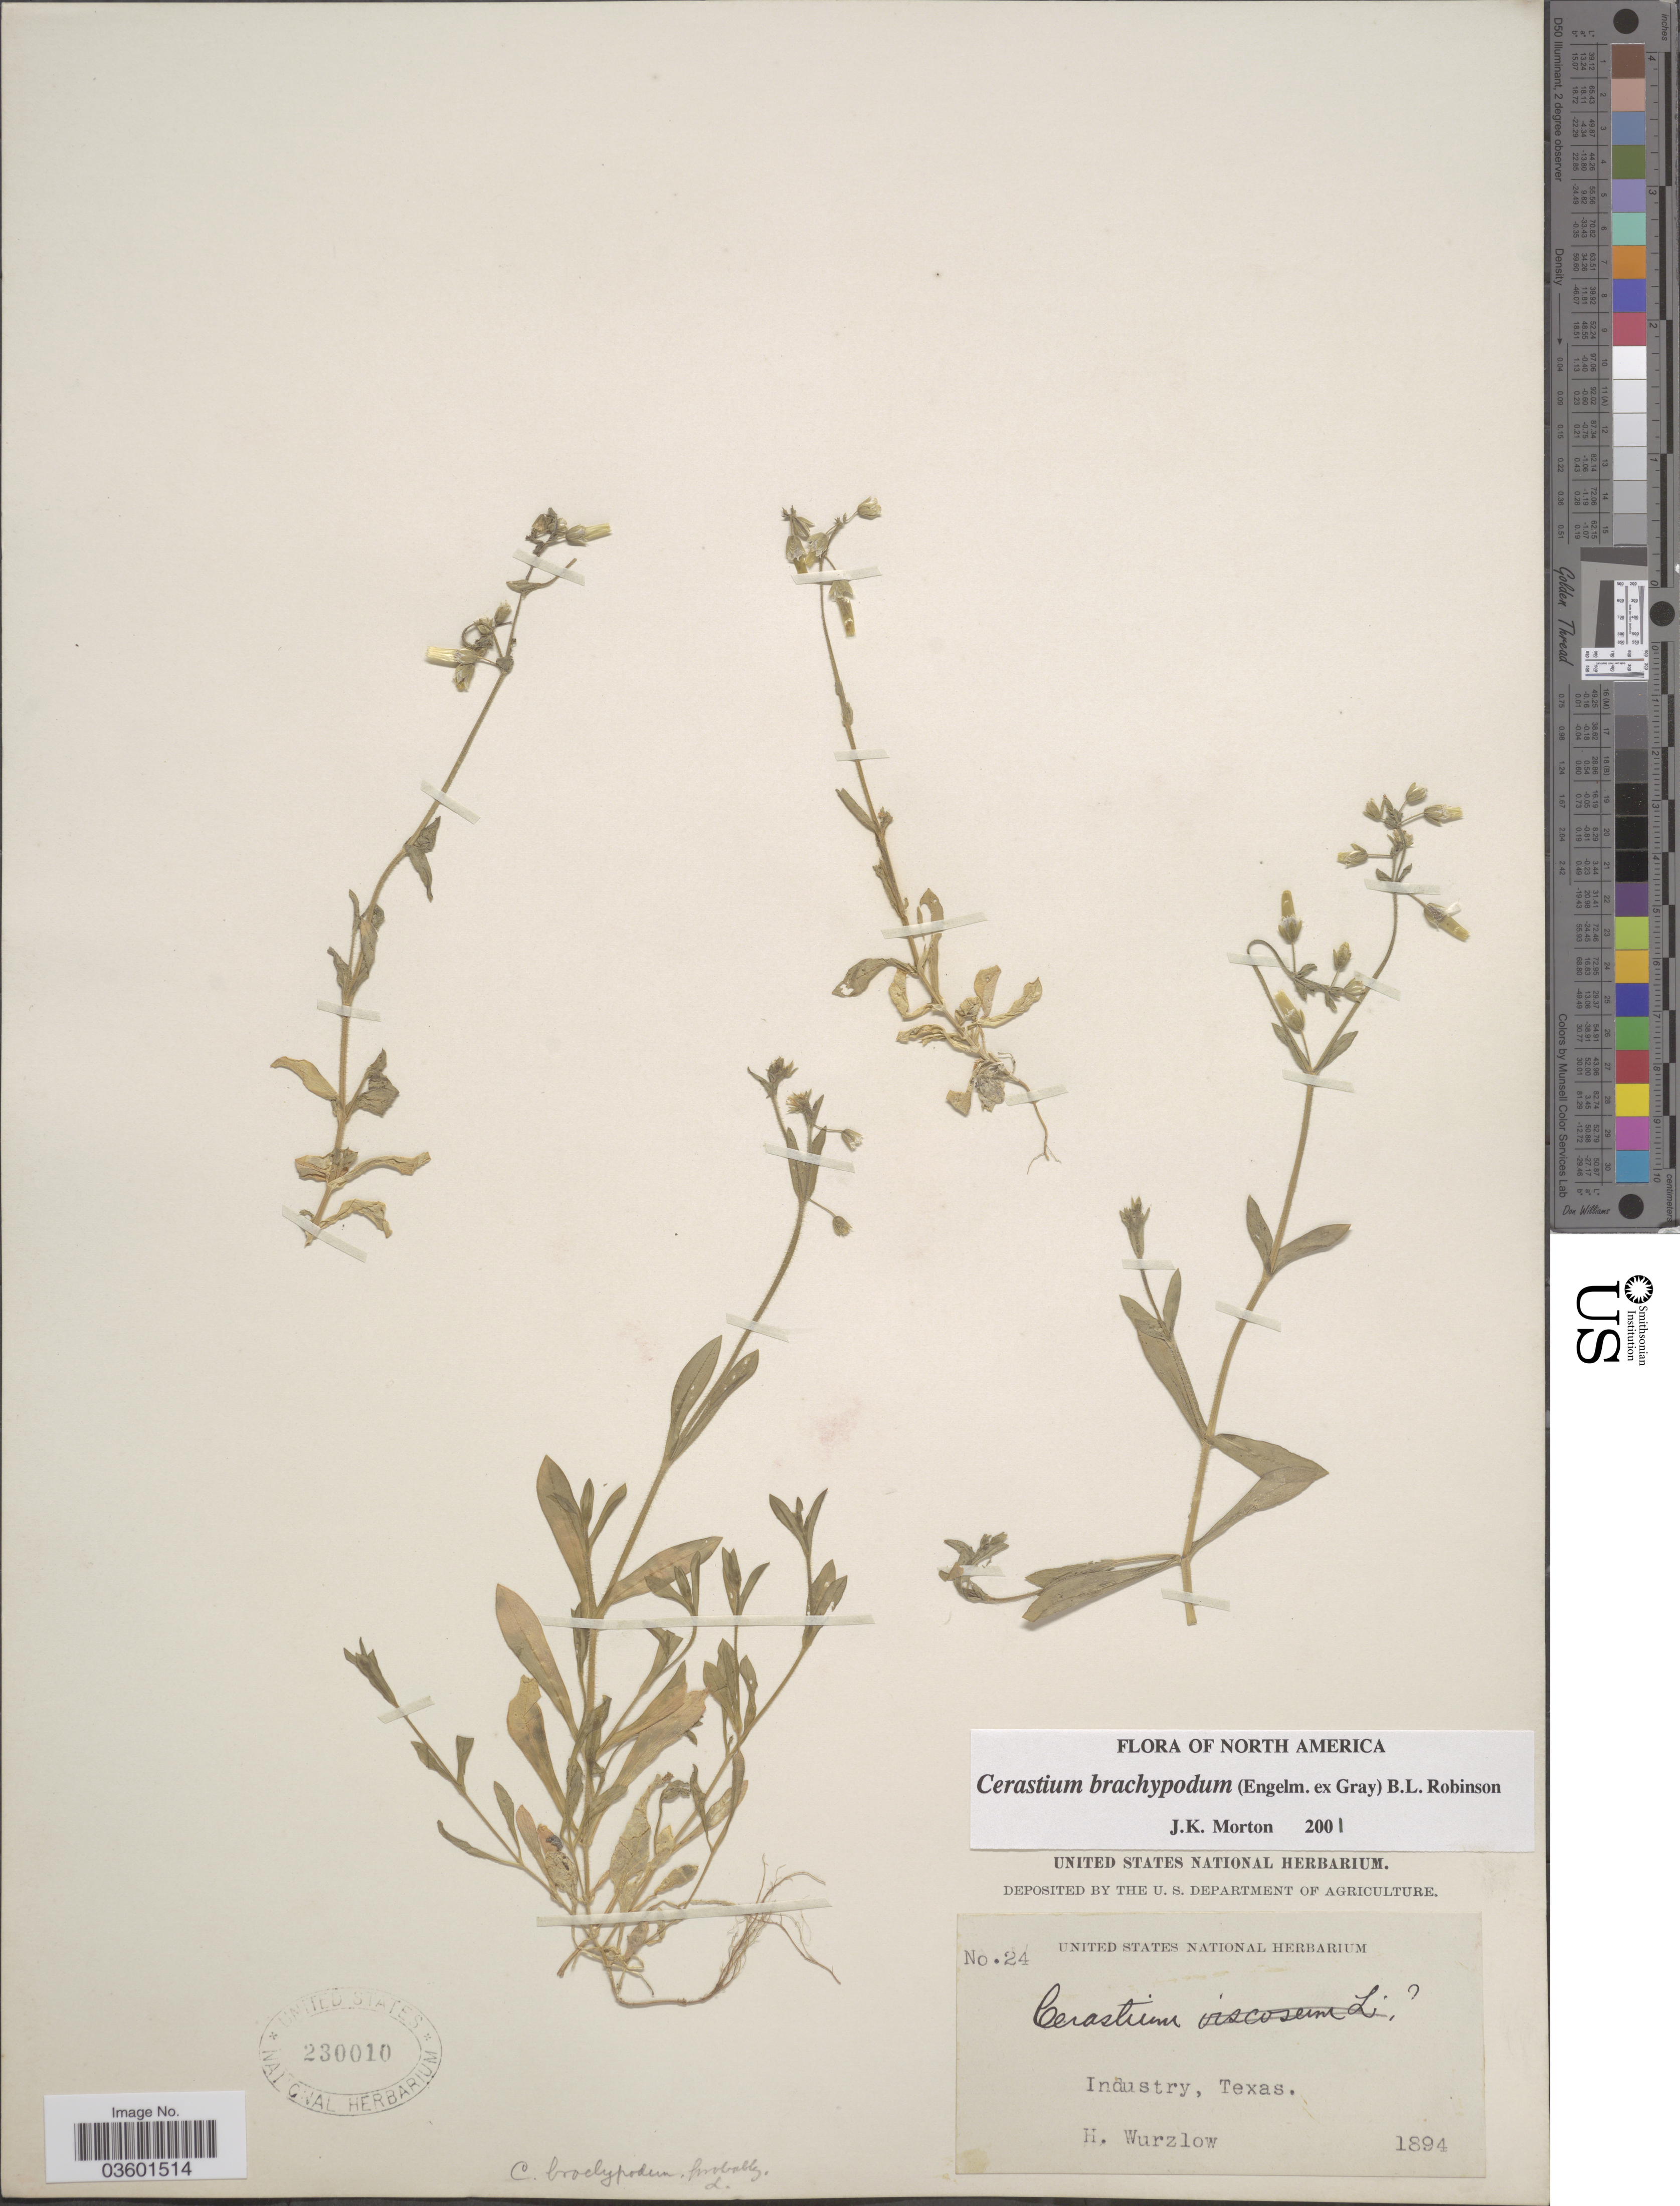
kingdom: Plantae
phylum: Tracheophyta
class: Magnoliopsida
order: Caryophyllales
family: Caryophyllaceae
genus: Cerastium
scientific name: Cerastium brachypodum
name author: (Engelm. ex A. Gray) B.L. Rob.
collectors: H. Wurzlow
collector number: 24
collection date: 1894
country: United States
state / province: Texas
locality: Industry.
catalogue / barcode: US 230010